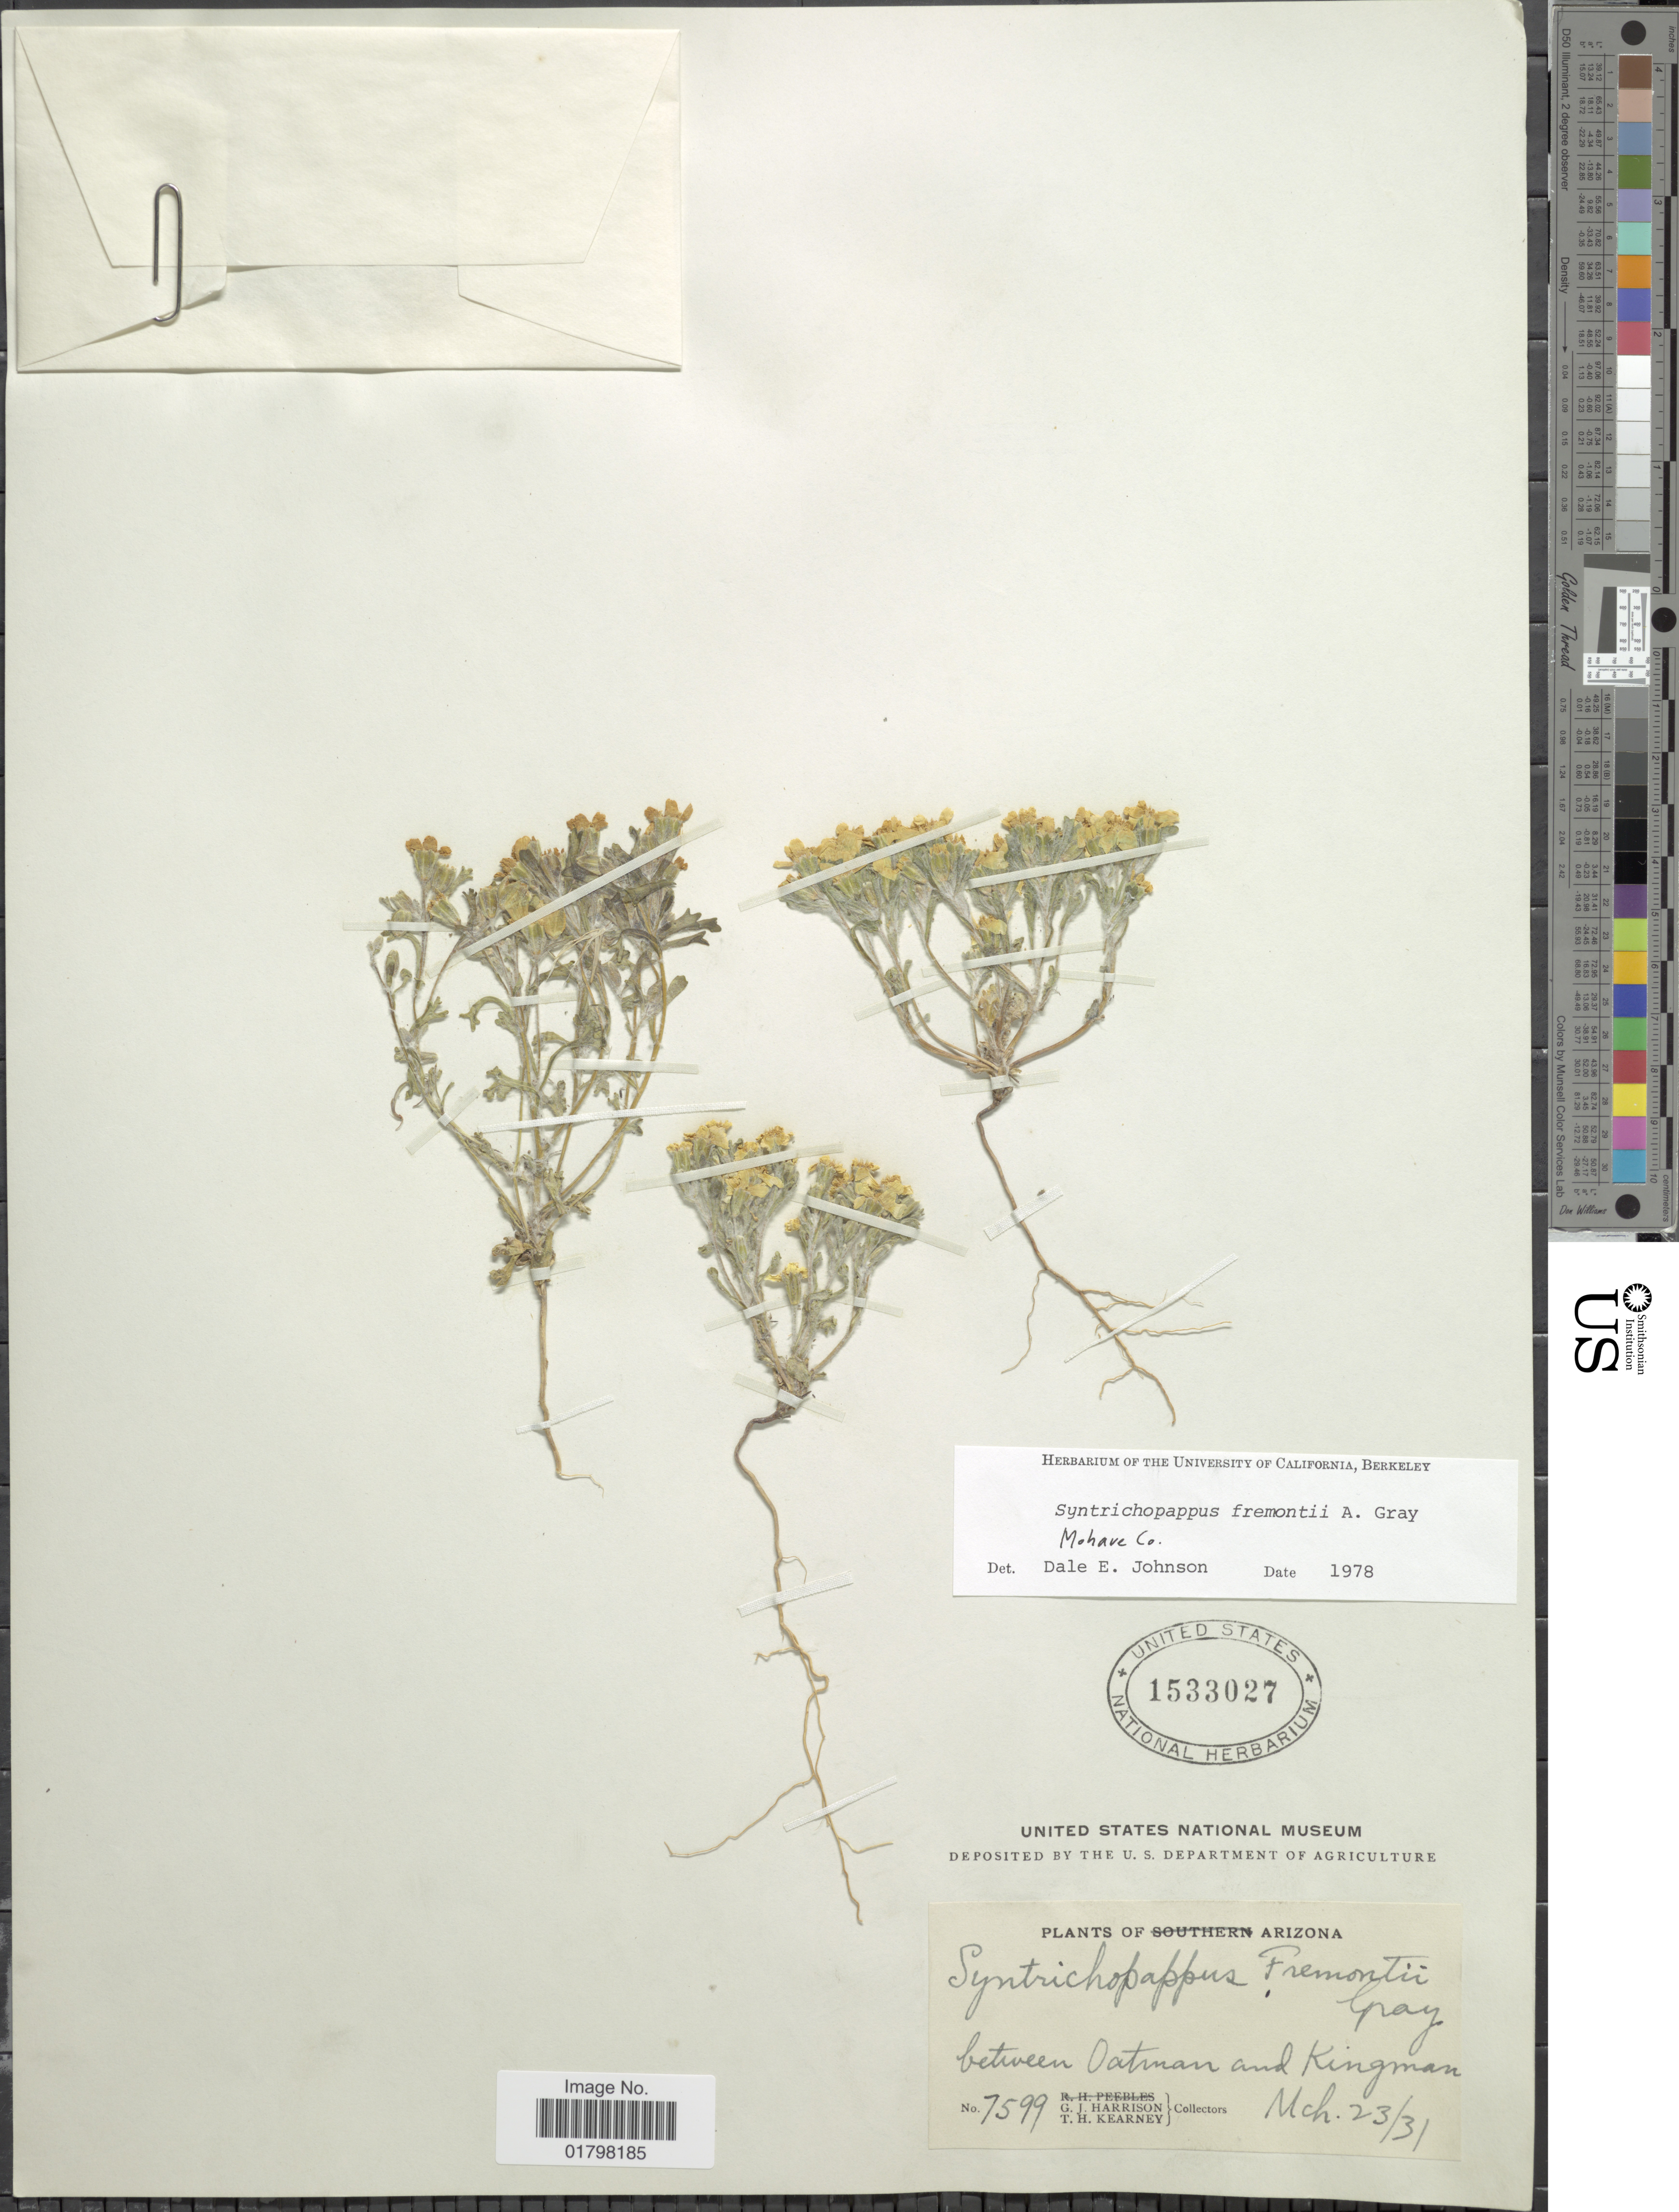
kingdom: Plantae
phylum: Tracheophyta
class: Magnoliopsida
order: Asterales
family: Asteraceae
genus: Syntrichopappus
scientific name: Syntrichopappus fremontii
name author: A. Gray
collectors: G. J. Harrison & T. H. Kearney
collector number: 7599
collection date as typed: Transcribed d/m/y: 23/3/31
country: United States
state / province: Arizona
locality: Between Oatman and Kingman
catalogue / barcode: US 1533027